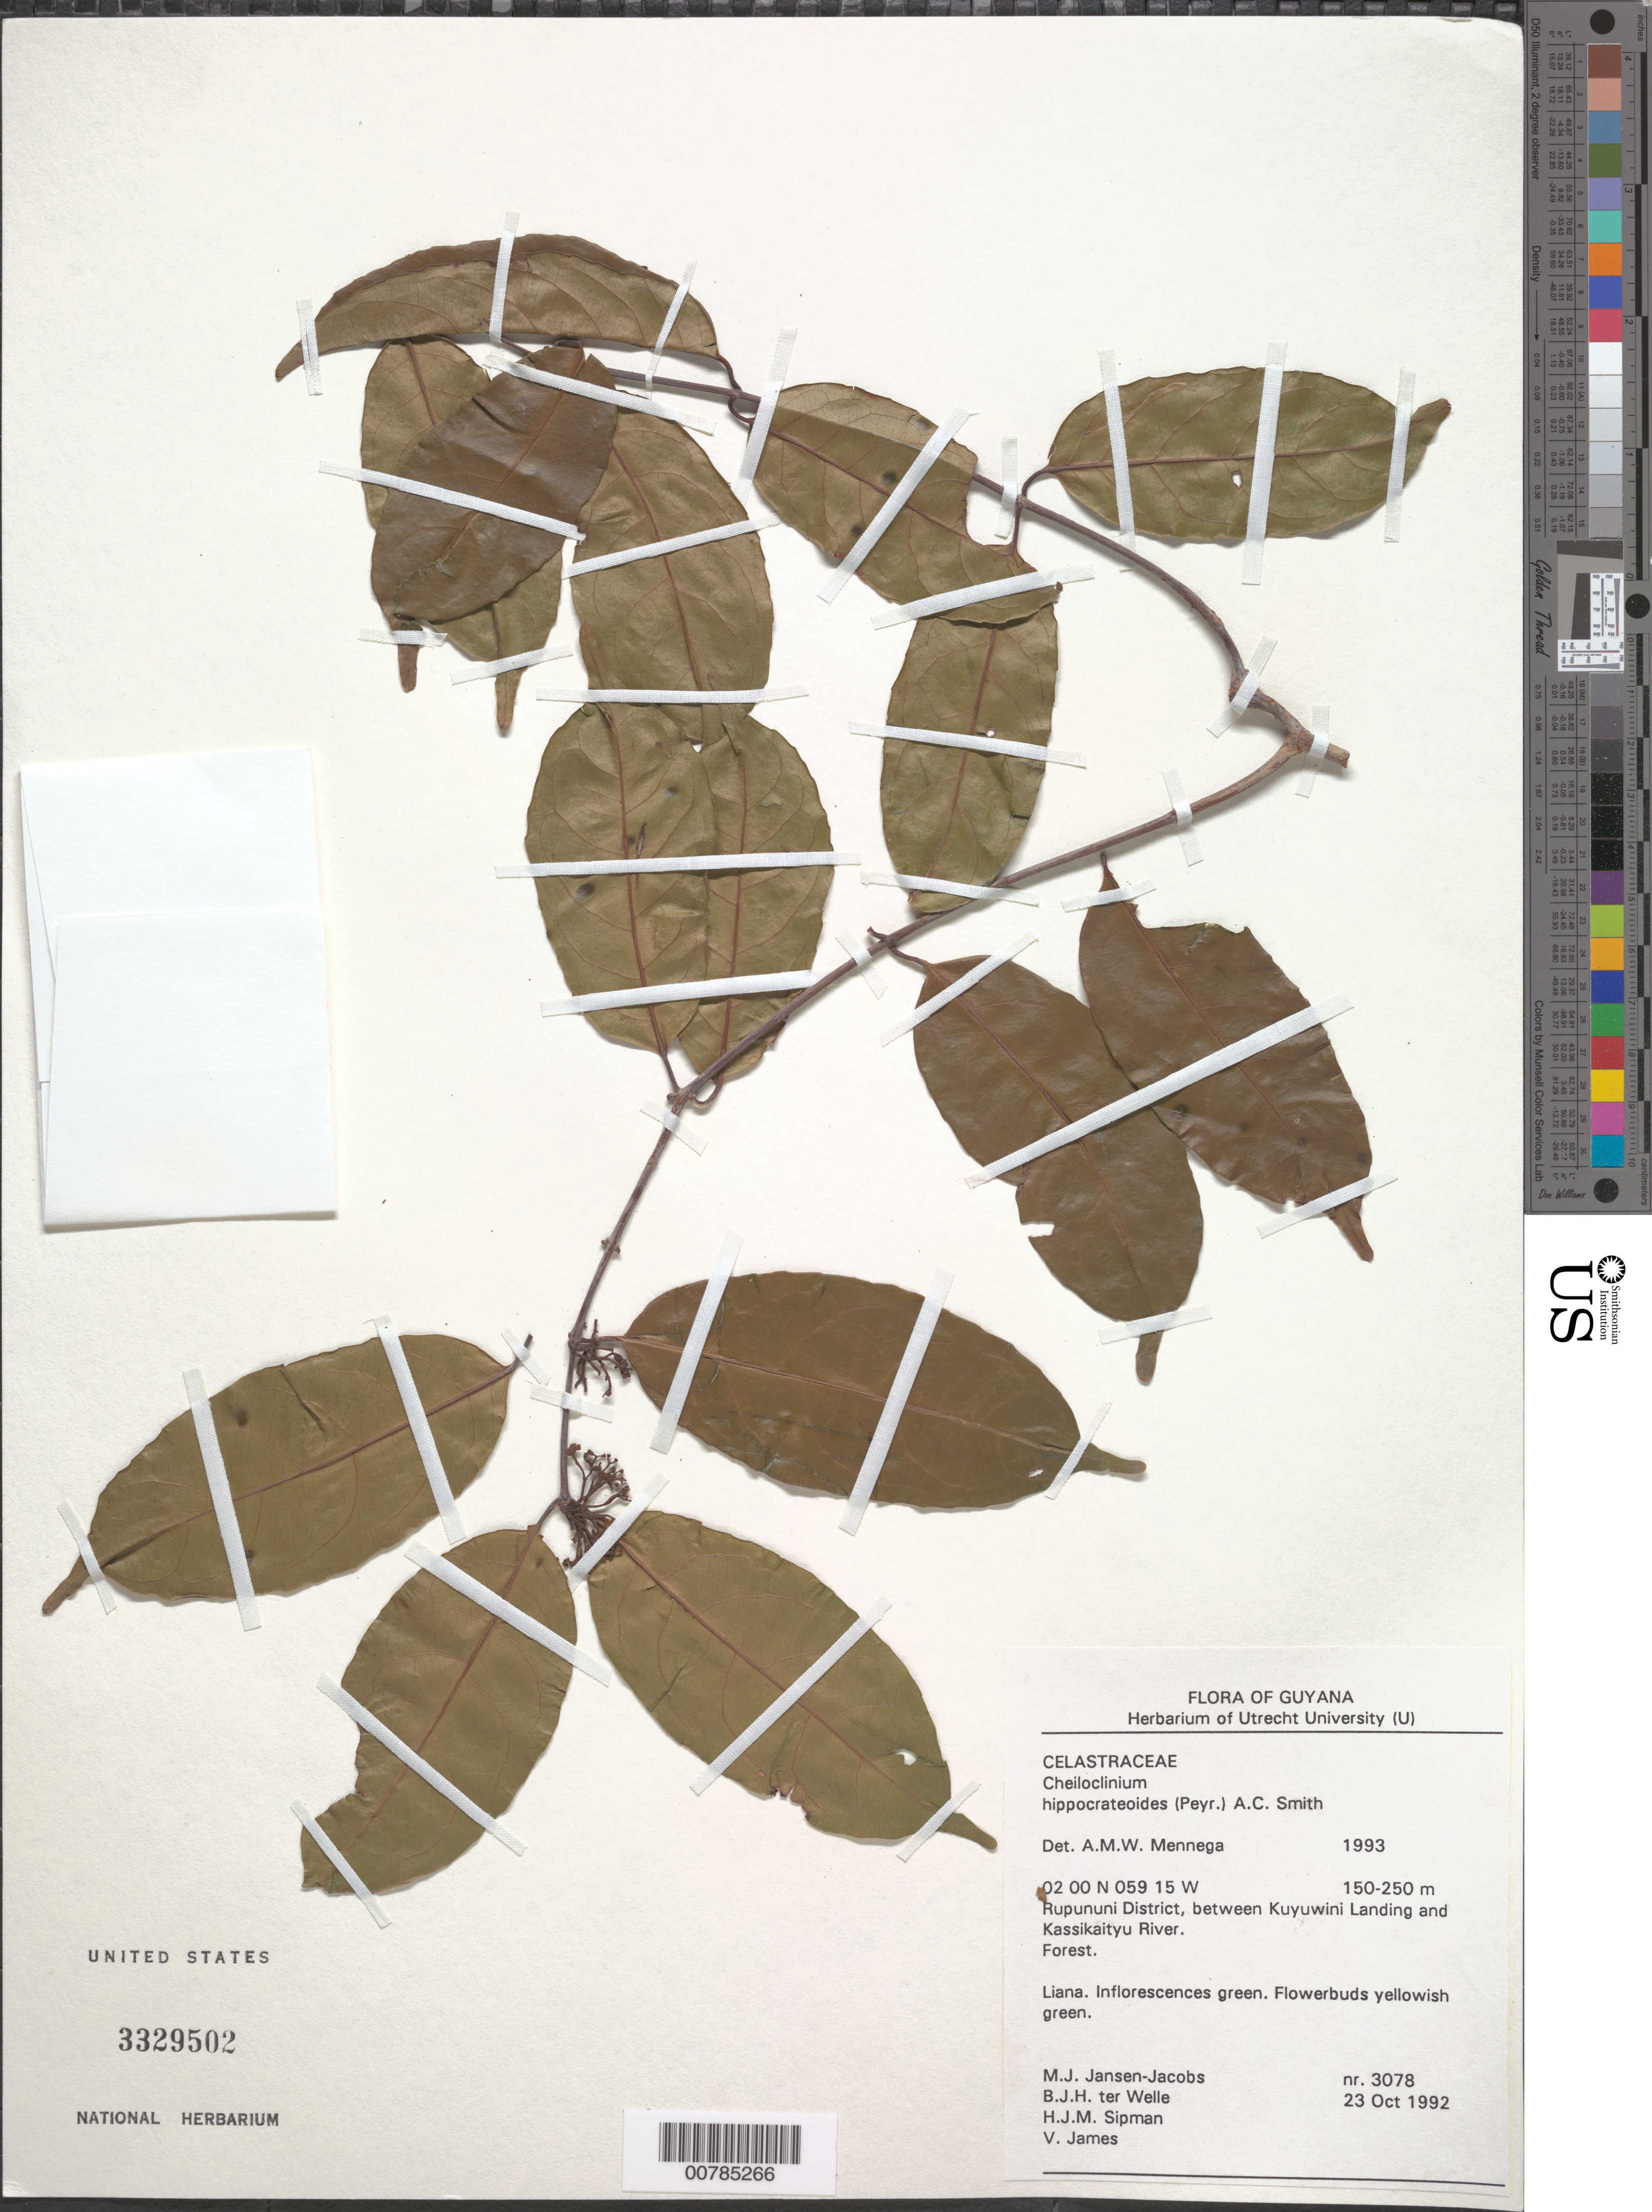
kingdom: Plantae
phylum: Tracheophyta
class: Magnoliopsida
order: Celastrales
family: Celastraceae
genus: Cheiloclinium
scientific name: Cheiloclinium hippocrateoides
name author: (Peyr.) A.C. Sm.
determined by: Mennega, A. M. W.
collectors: M. J. Jansen-Jacobs, B. Welle, H. J. M. Sipman & V. James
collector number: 3078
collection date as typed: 23-Oct-92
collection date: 1992-10-23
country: Guyana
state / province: U. Takutu-U. Essequibo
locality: Rupununi District, between Kuyuwini Landing and Kassikaityu River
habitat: Forest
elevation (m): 150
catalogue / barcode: US 3329502